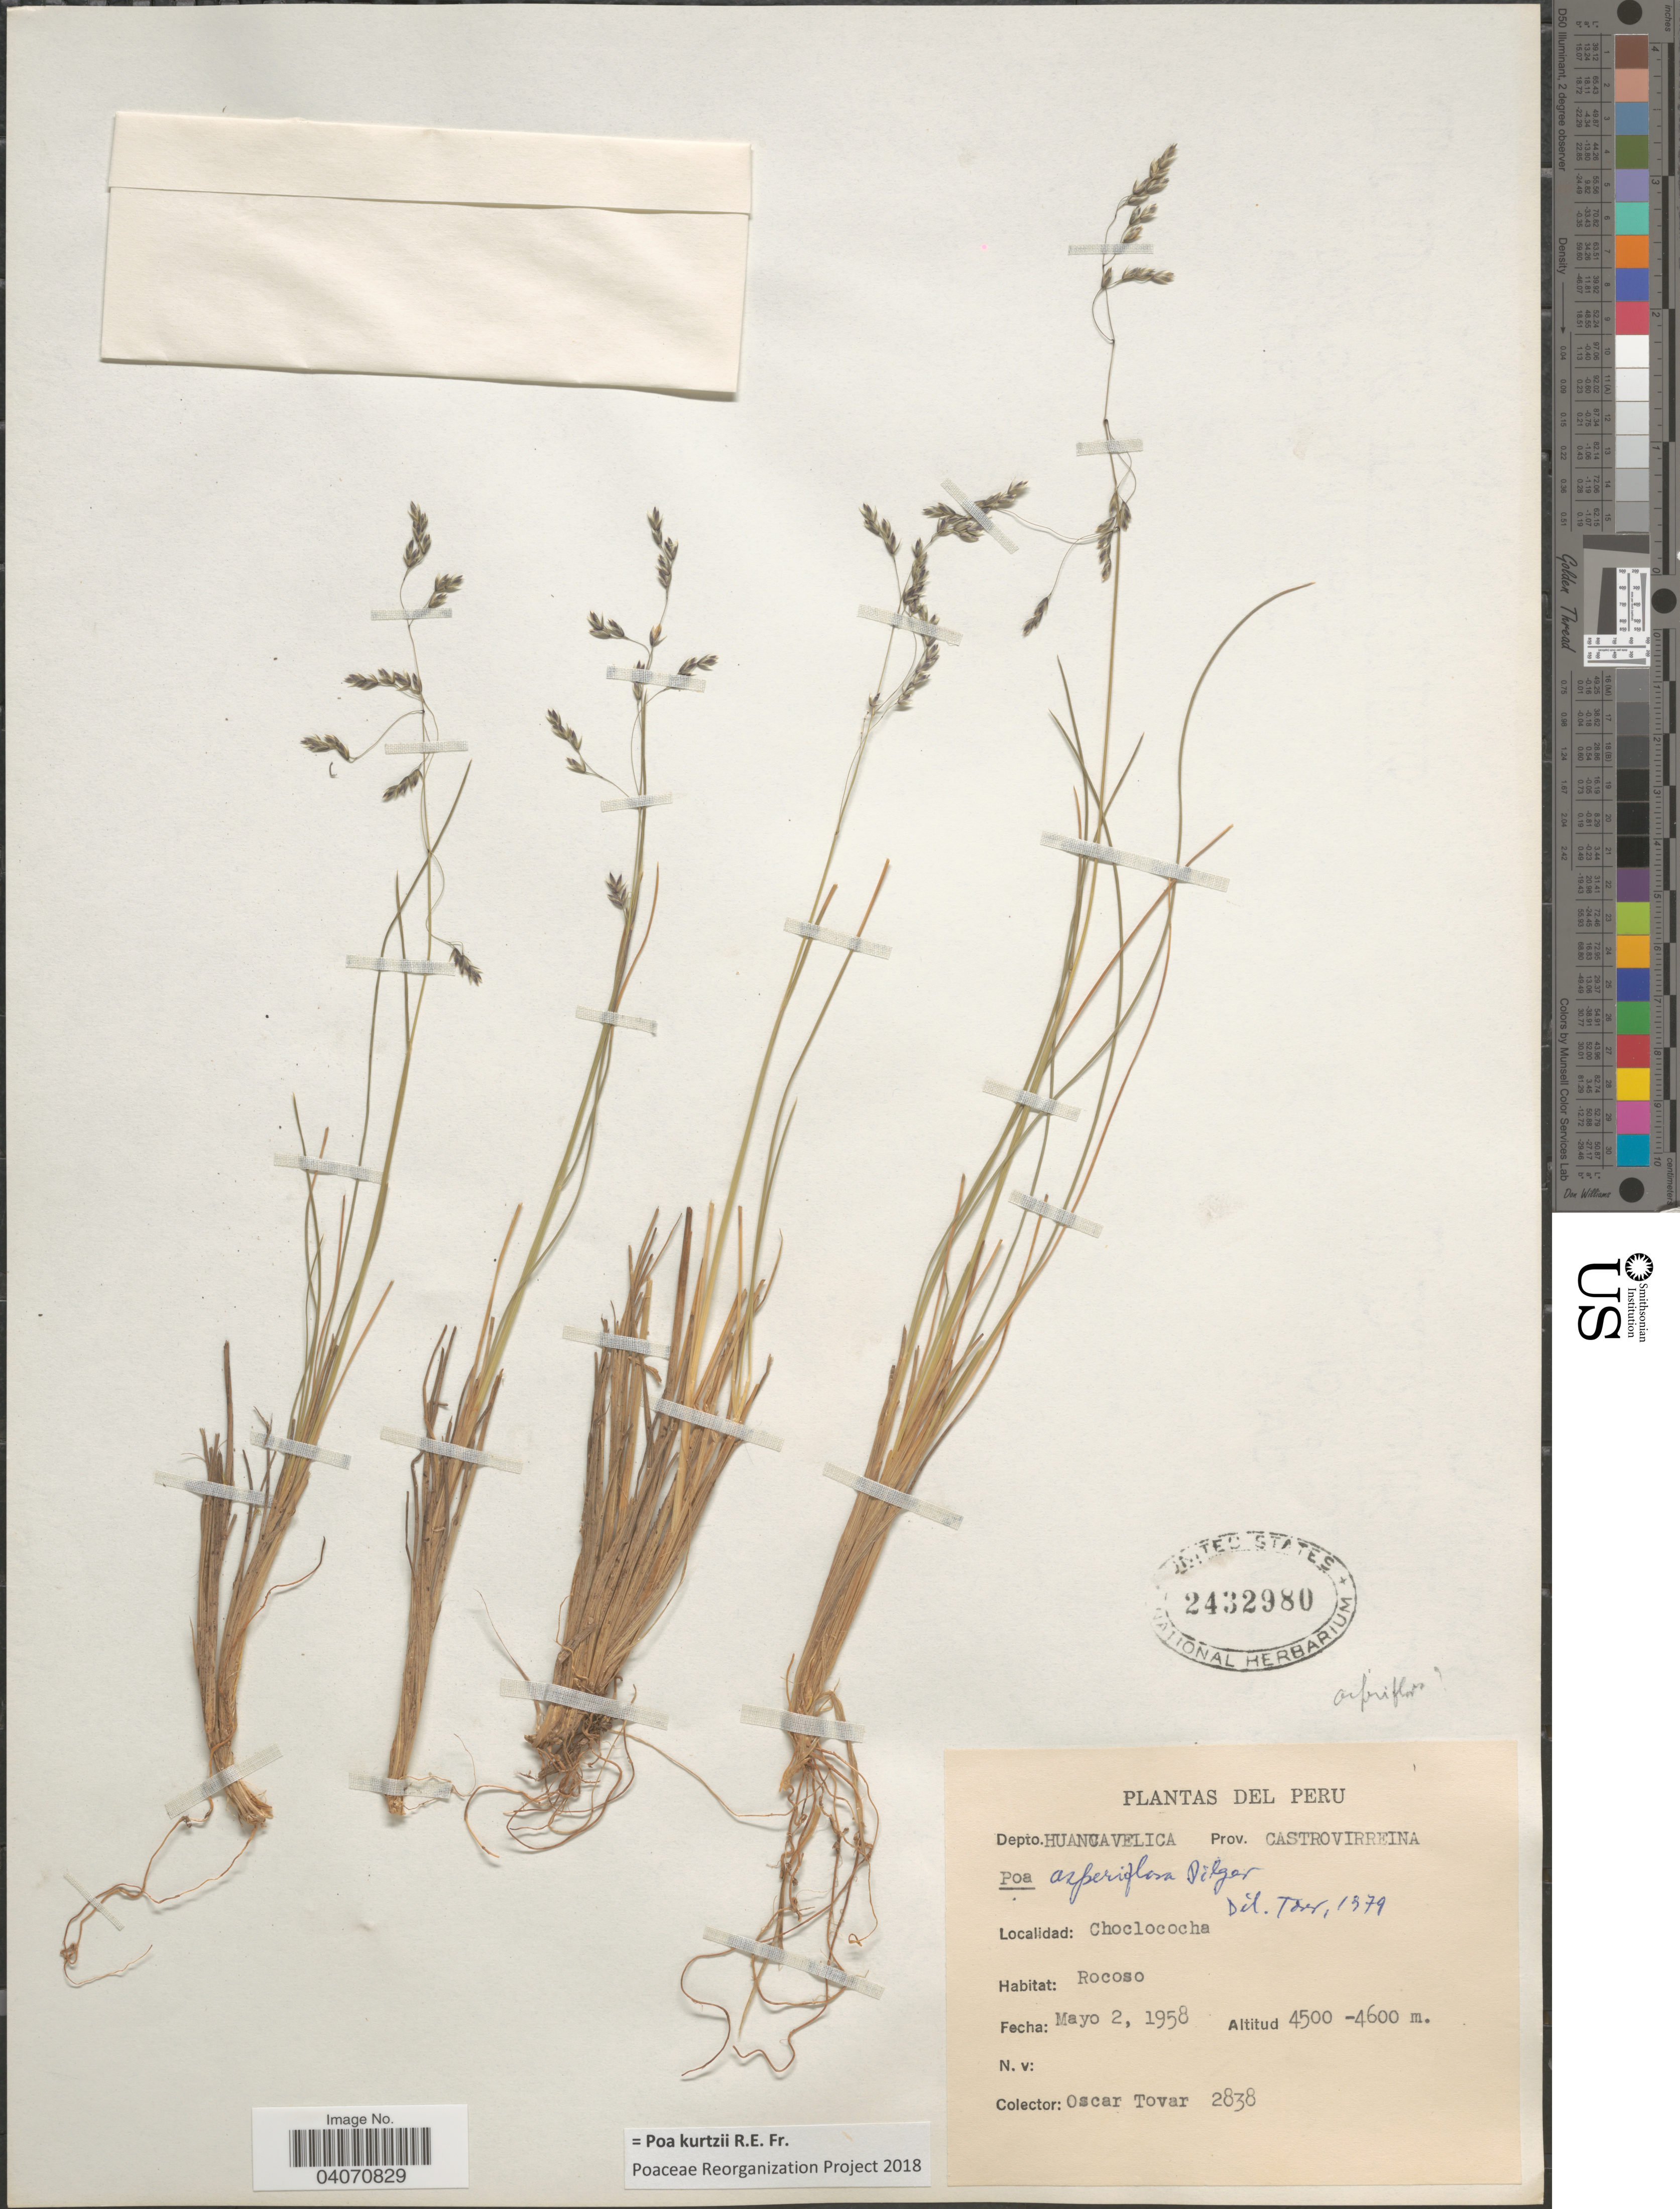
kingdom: Plantae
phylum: Tracheophyta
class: Liliopsida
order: Poales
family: Poaceae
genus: Poa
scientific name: Poa kurtzii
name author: R.E. Fr.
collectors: Ó. Tovar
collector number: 2838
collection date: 1958-05-02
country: Peru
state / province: Huancavelica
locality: Depto. Huancavelica. Prov. Castrovirreina. Choclococha.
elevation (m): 4500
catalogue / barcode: US 2432980